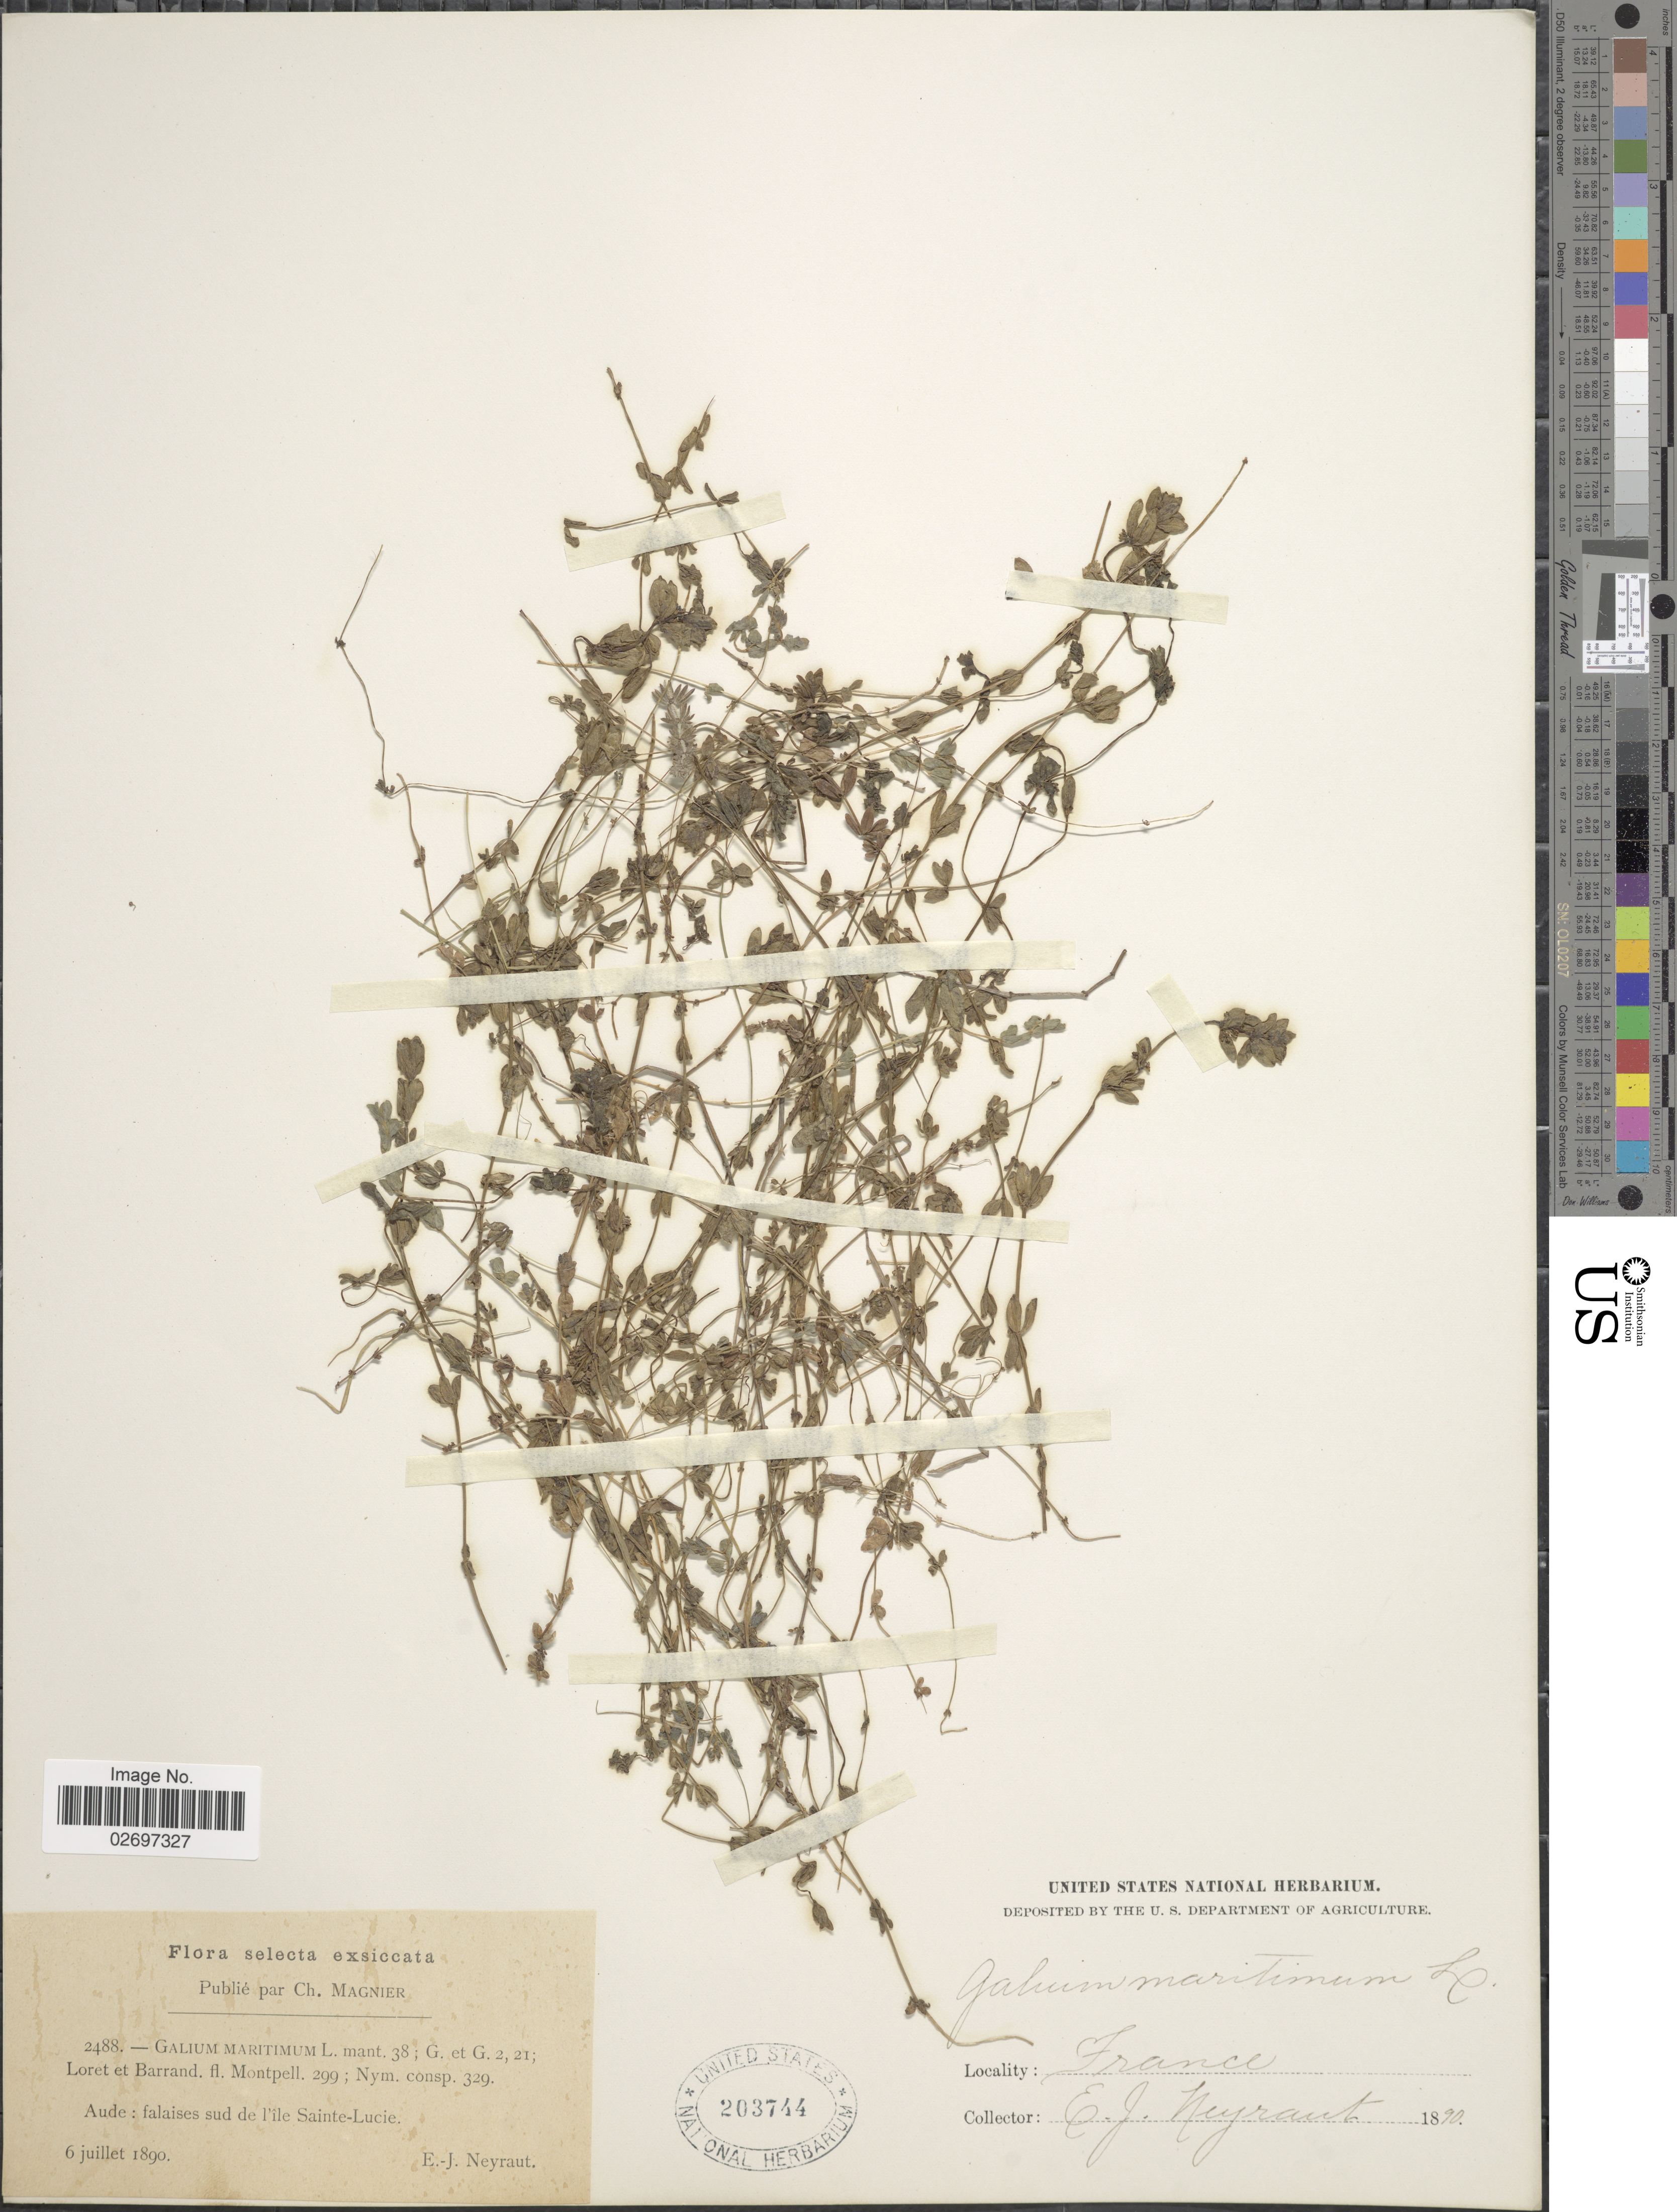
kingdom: Plantae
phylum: Tracheophyta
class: Magnoliopsida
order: Gentianales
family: Rubiaceae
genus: Galium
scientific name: Galium maritimum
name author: L.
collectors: E. Neyraut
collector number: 2488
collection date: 1890-07-06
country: France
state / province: Occitanie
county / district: Aude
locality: Selecta. Aude: falaises sud de l'île Sainte-Lucie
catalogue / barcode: US 203744